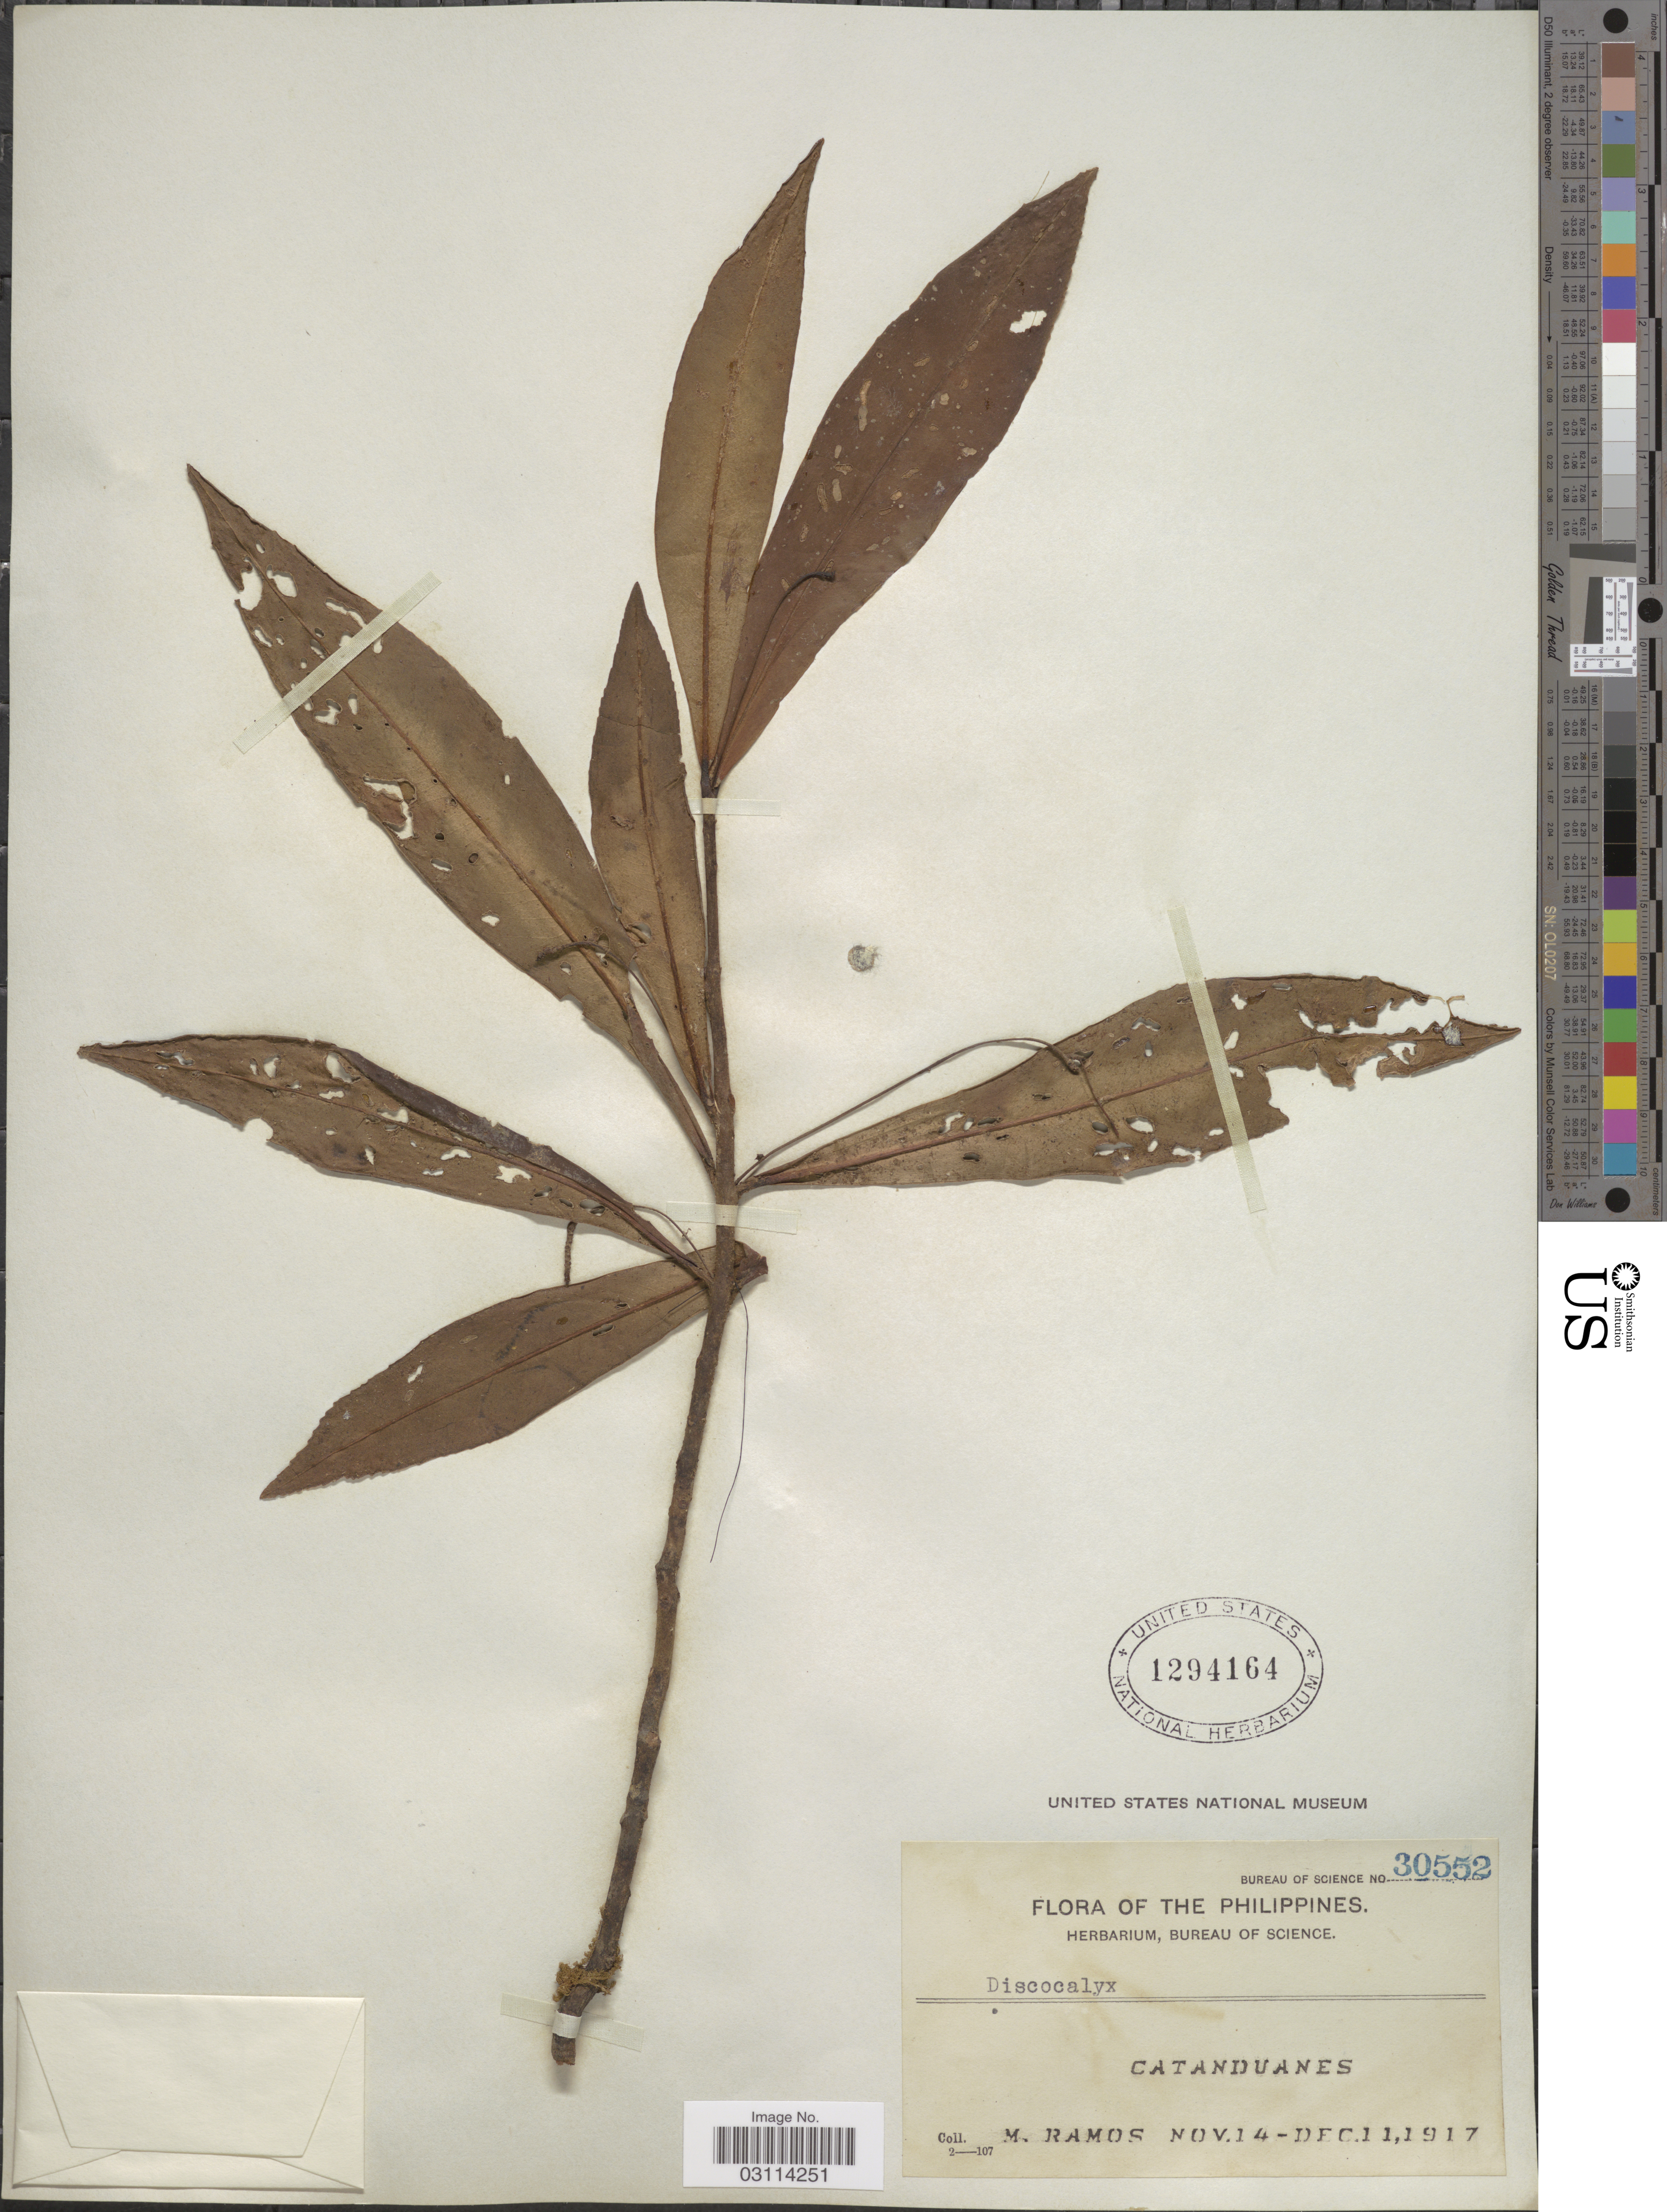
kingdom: Plantae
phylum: Tracheophyta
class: Magnoliopsida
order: Ericales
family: Primulaceae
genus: Discocalyx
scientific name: Discocalyx sp.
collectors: M. Ramos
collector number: Bureau of Science 30552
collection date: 1917-11-14/1917-12-11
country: Philippines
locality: Catanduanes.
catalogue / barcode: US 1294164